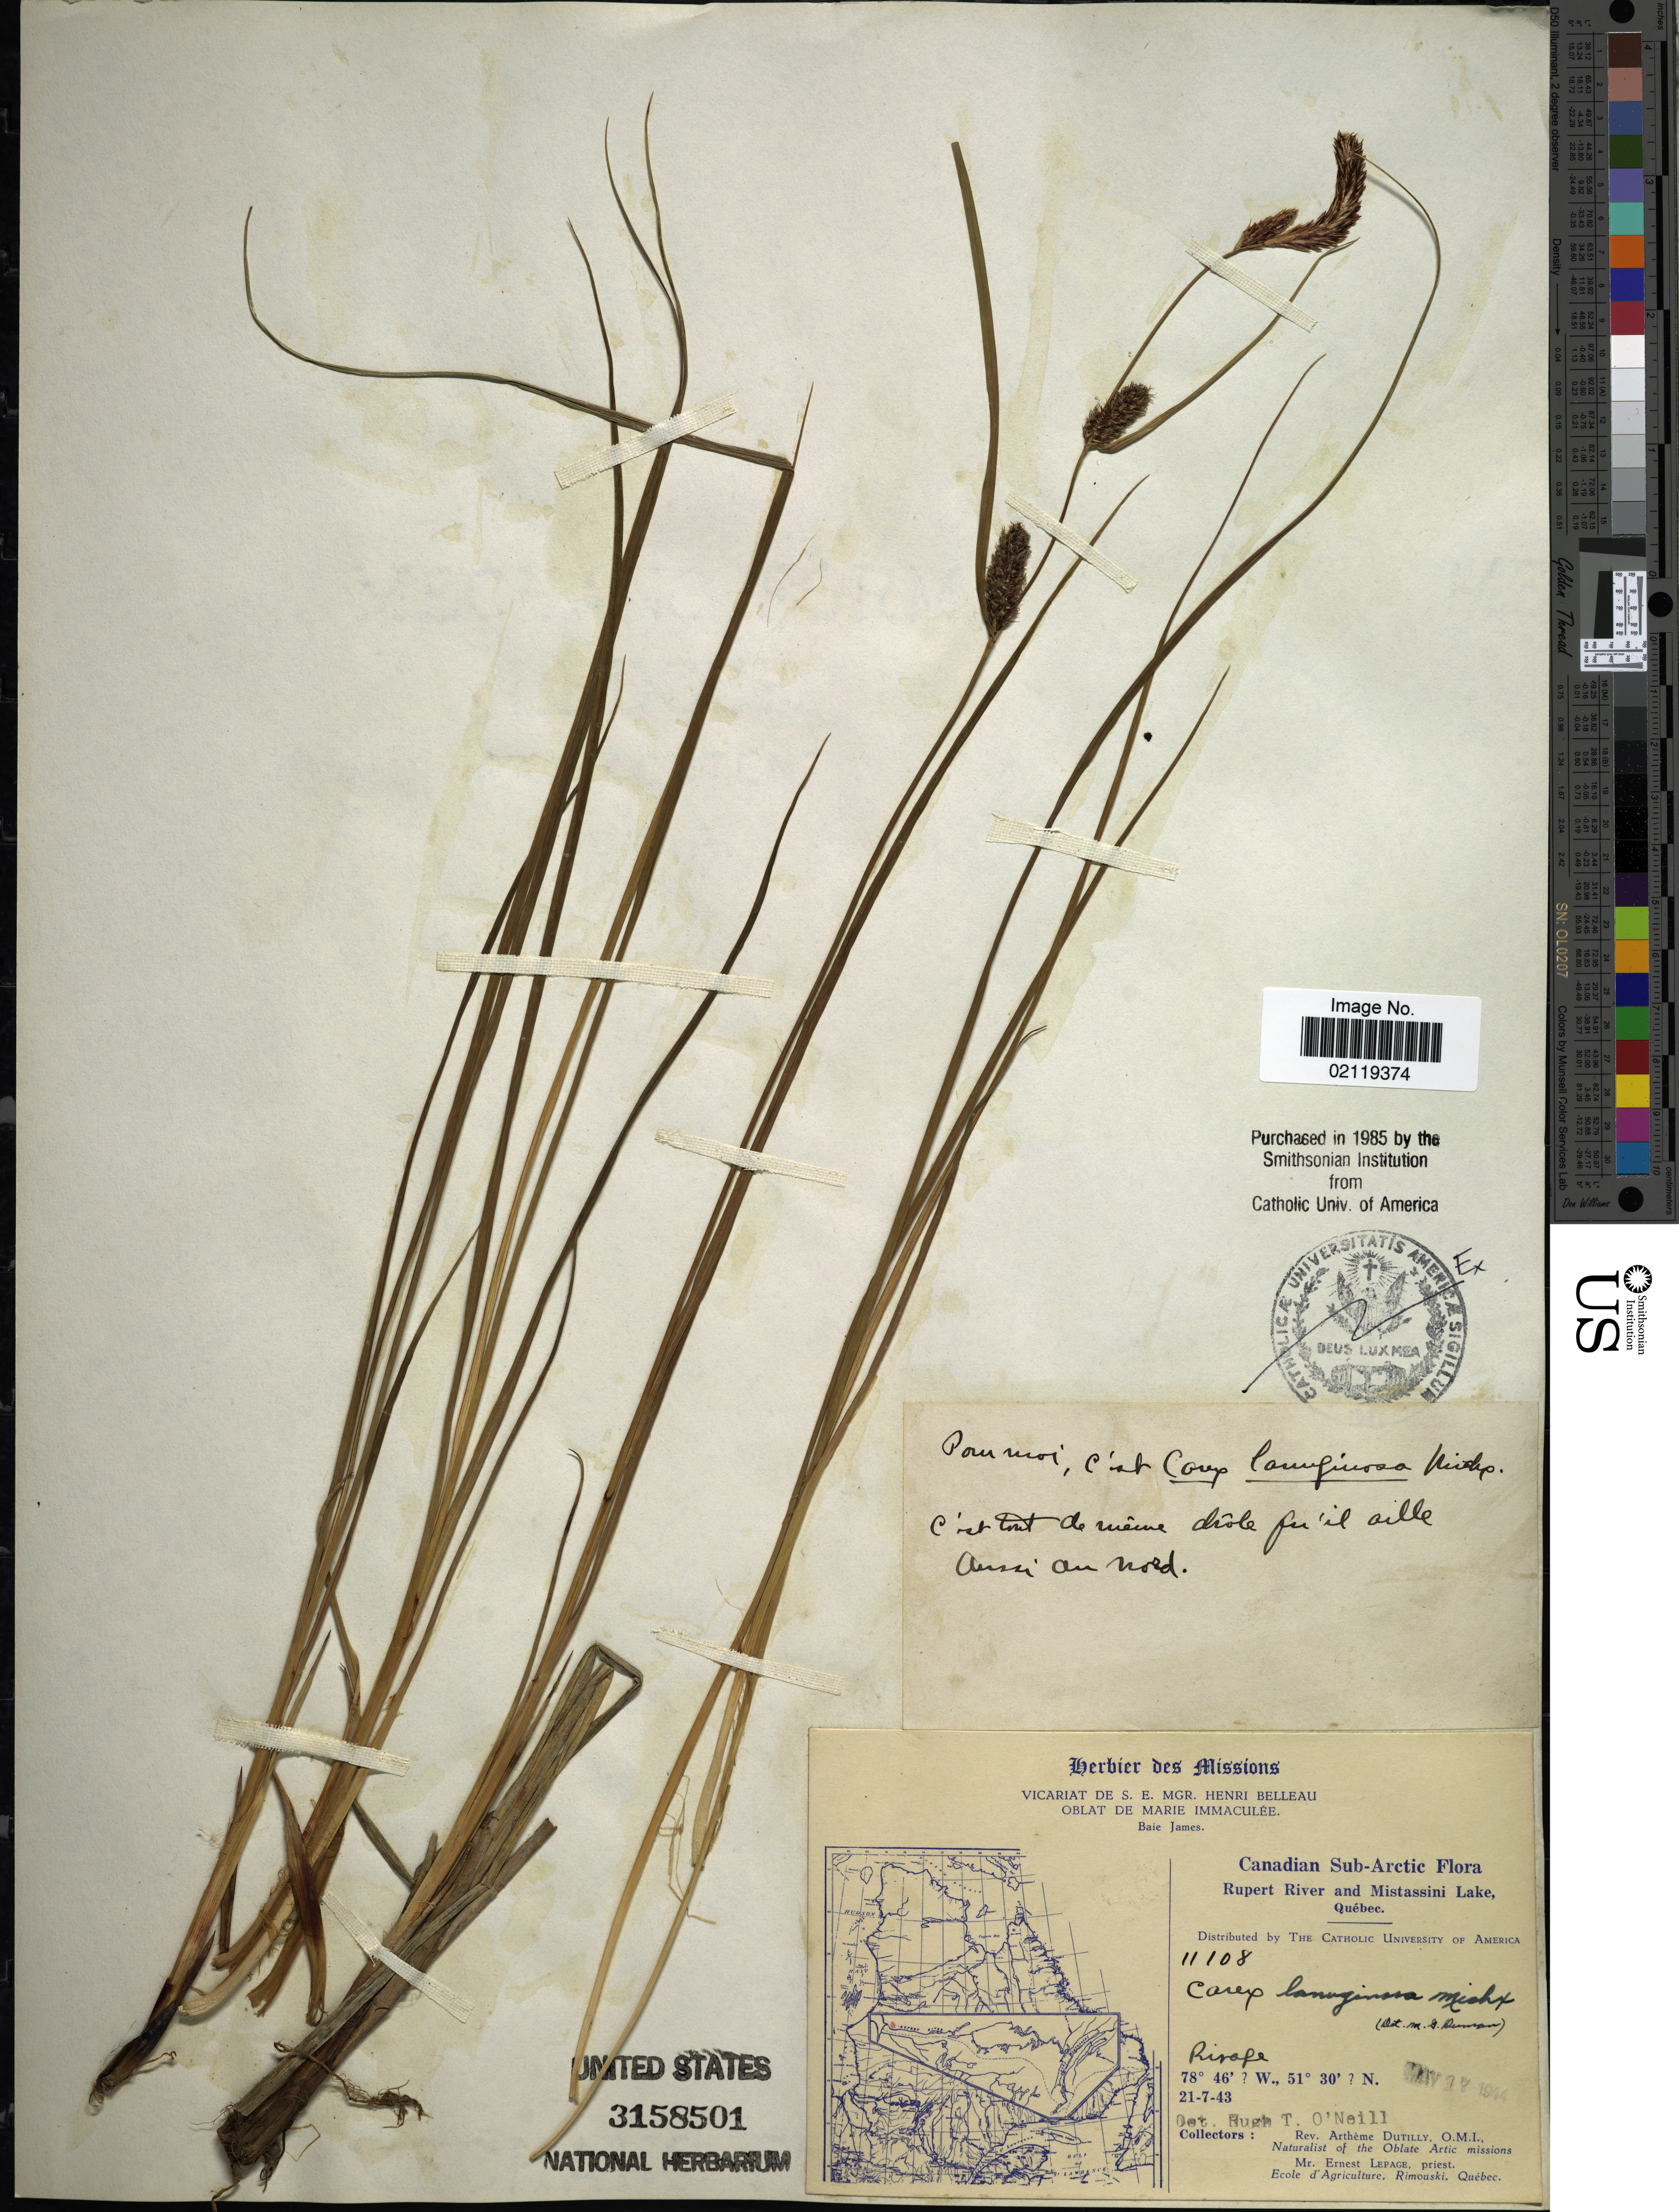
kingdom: Plantae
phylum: Tracheophyta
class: Liliopsida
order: Poales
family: Cyperaceae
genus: Carex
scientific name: Carex pellita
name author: Muhl. ex Willd.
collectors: A. Dutilly & E. Lepage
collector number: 11108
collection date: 1943-07-21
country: Canada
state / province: Quebec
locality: Canadian Sub-Arctic. Rupert River and Mistassini Lake. Rivage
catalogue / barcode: US 3158501